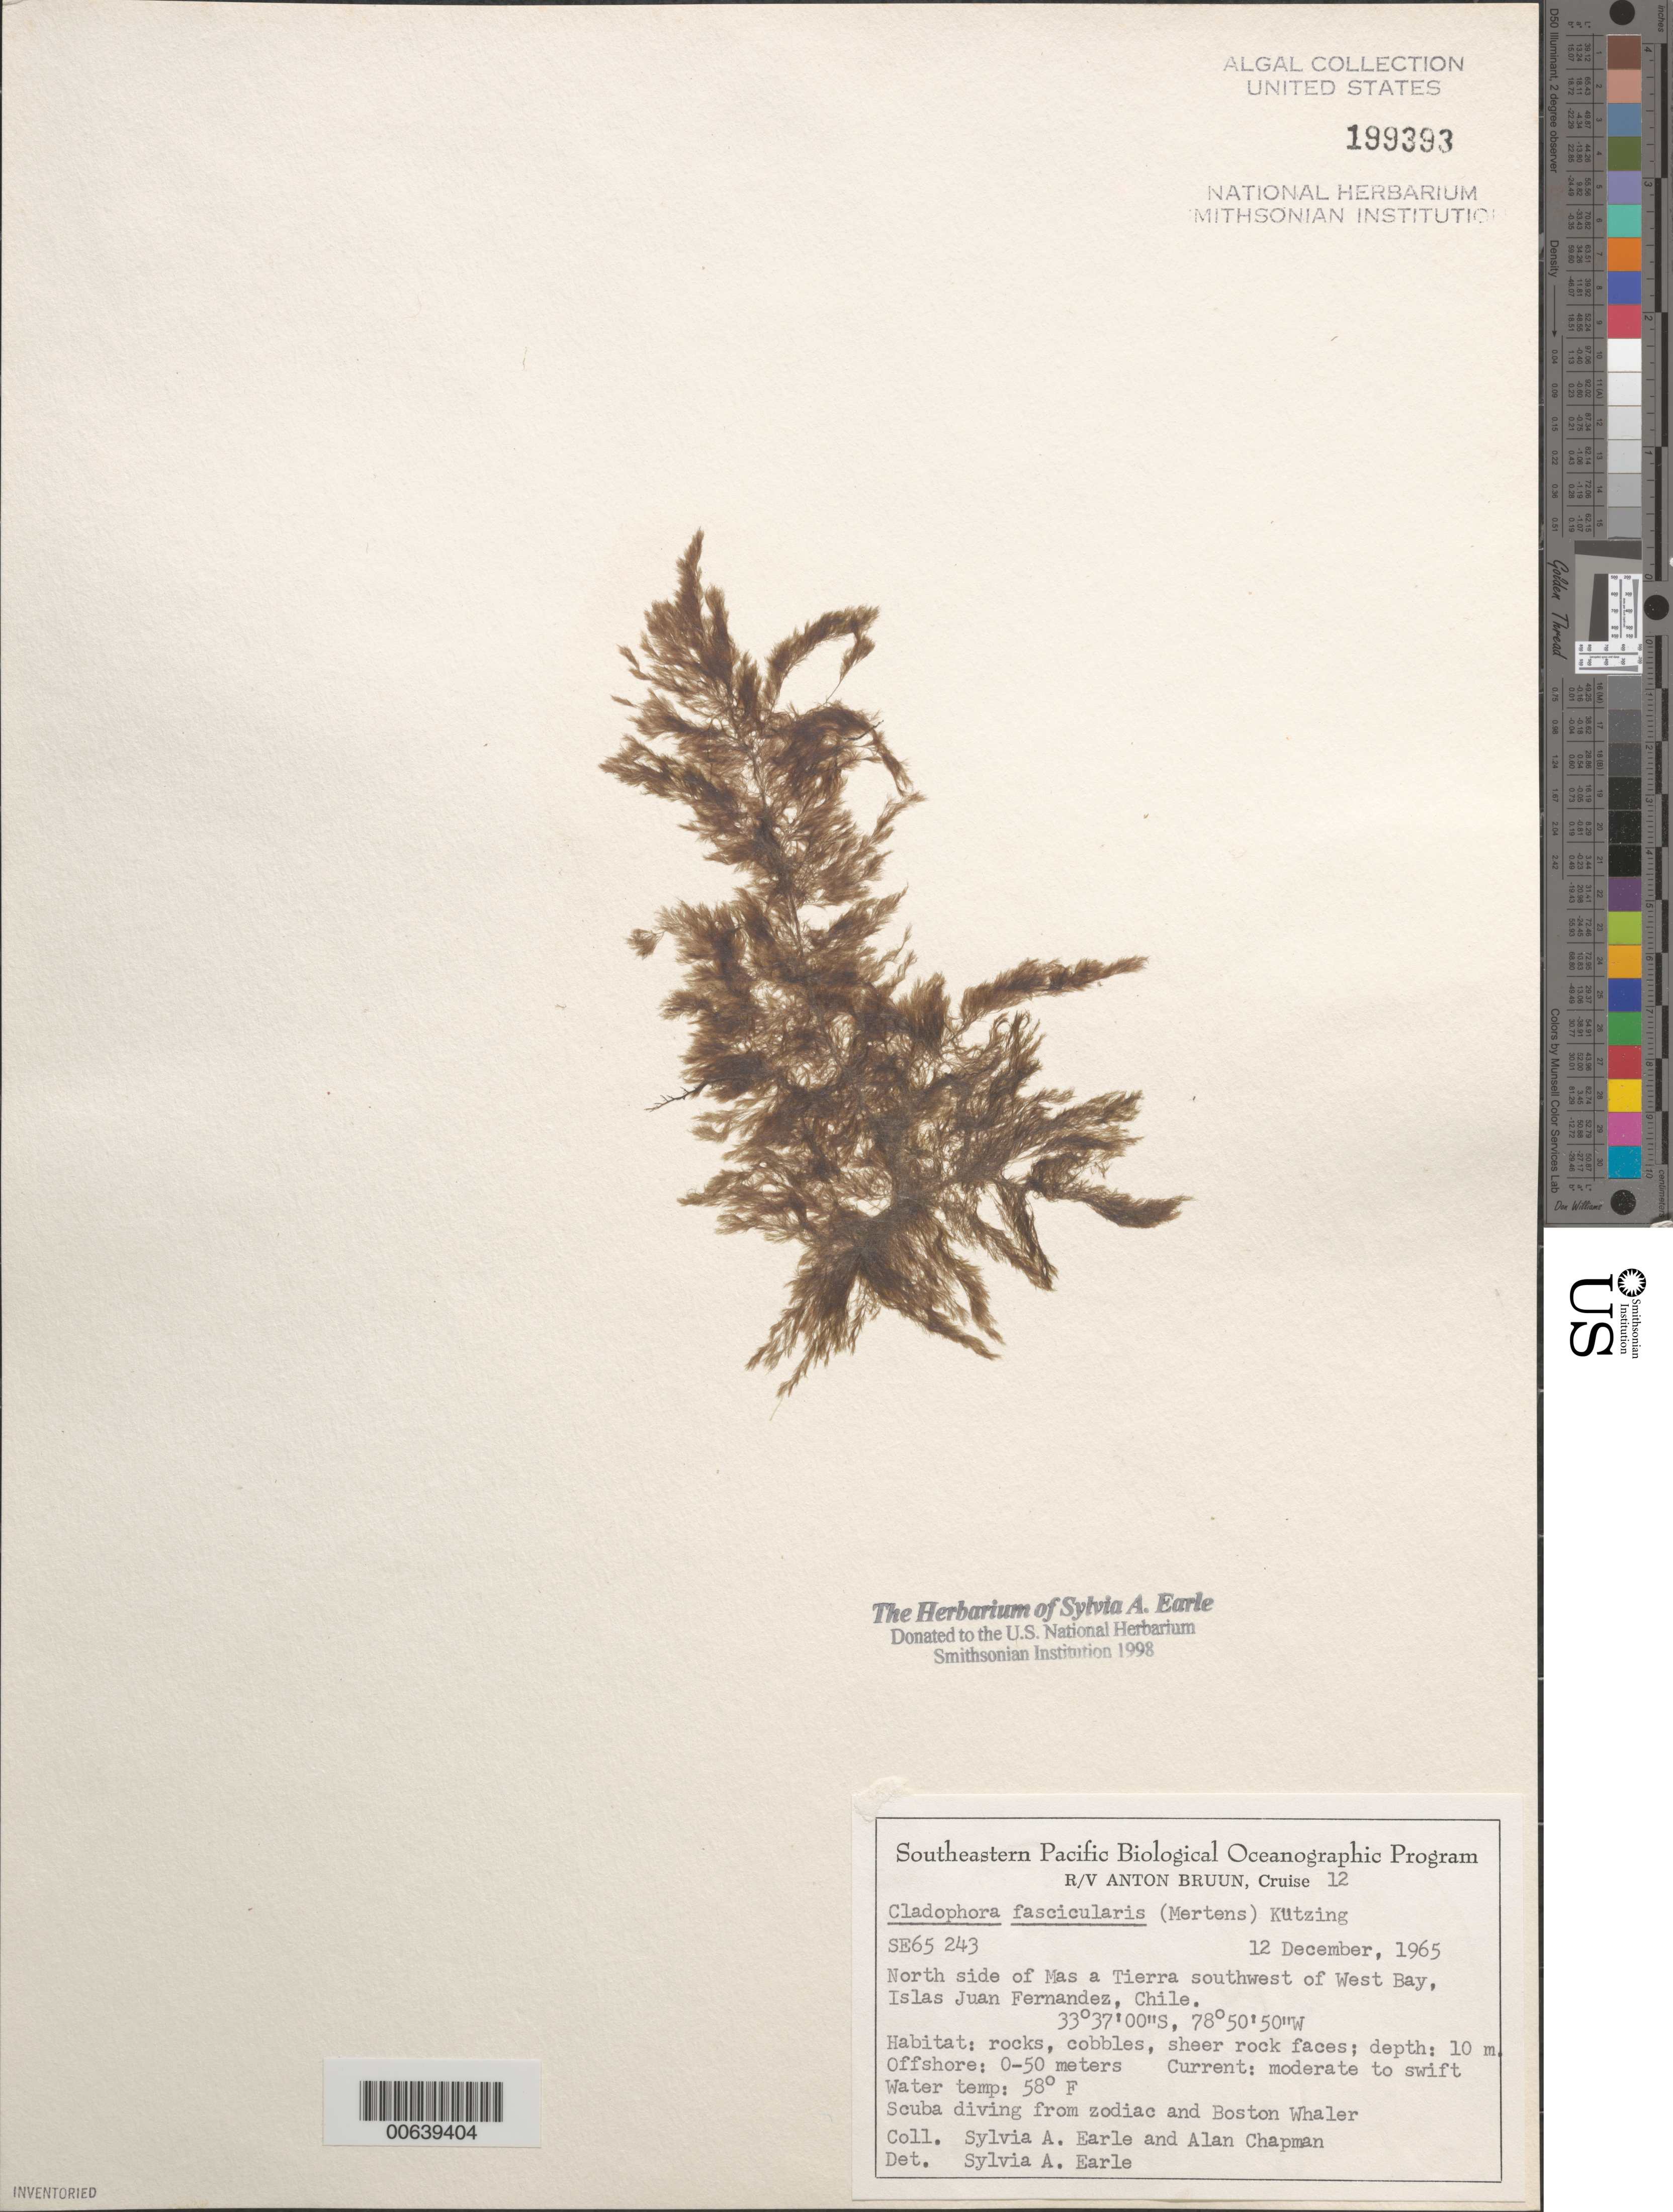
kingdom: Plantae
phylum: Chlorophyta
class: Ulvophyceae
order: Ulvales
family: Ulvaceae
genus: Ulva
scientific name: Ulva linza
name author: L.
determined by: Algae name updating Project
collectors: S. A. Earle & A. Chapman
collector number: SE65243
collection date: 1965-12-12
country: Chile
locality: Southeastern Pacific. North side of Mas a Tierra southwest of West Bay, Islas Juan Fernandez.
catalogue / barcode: US 199393